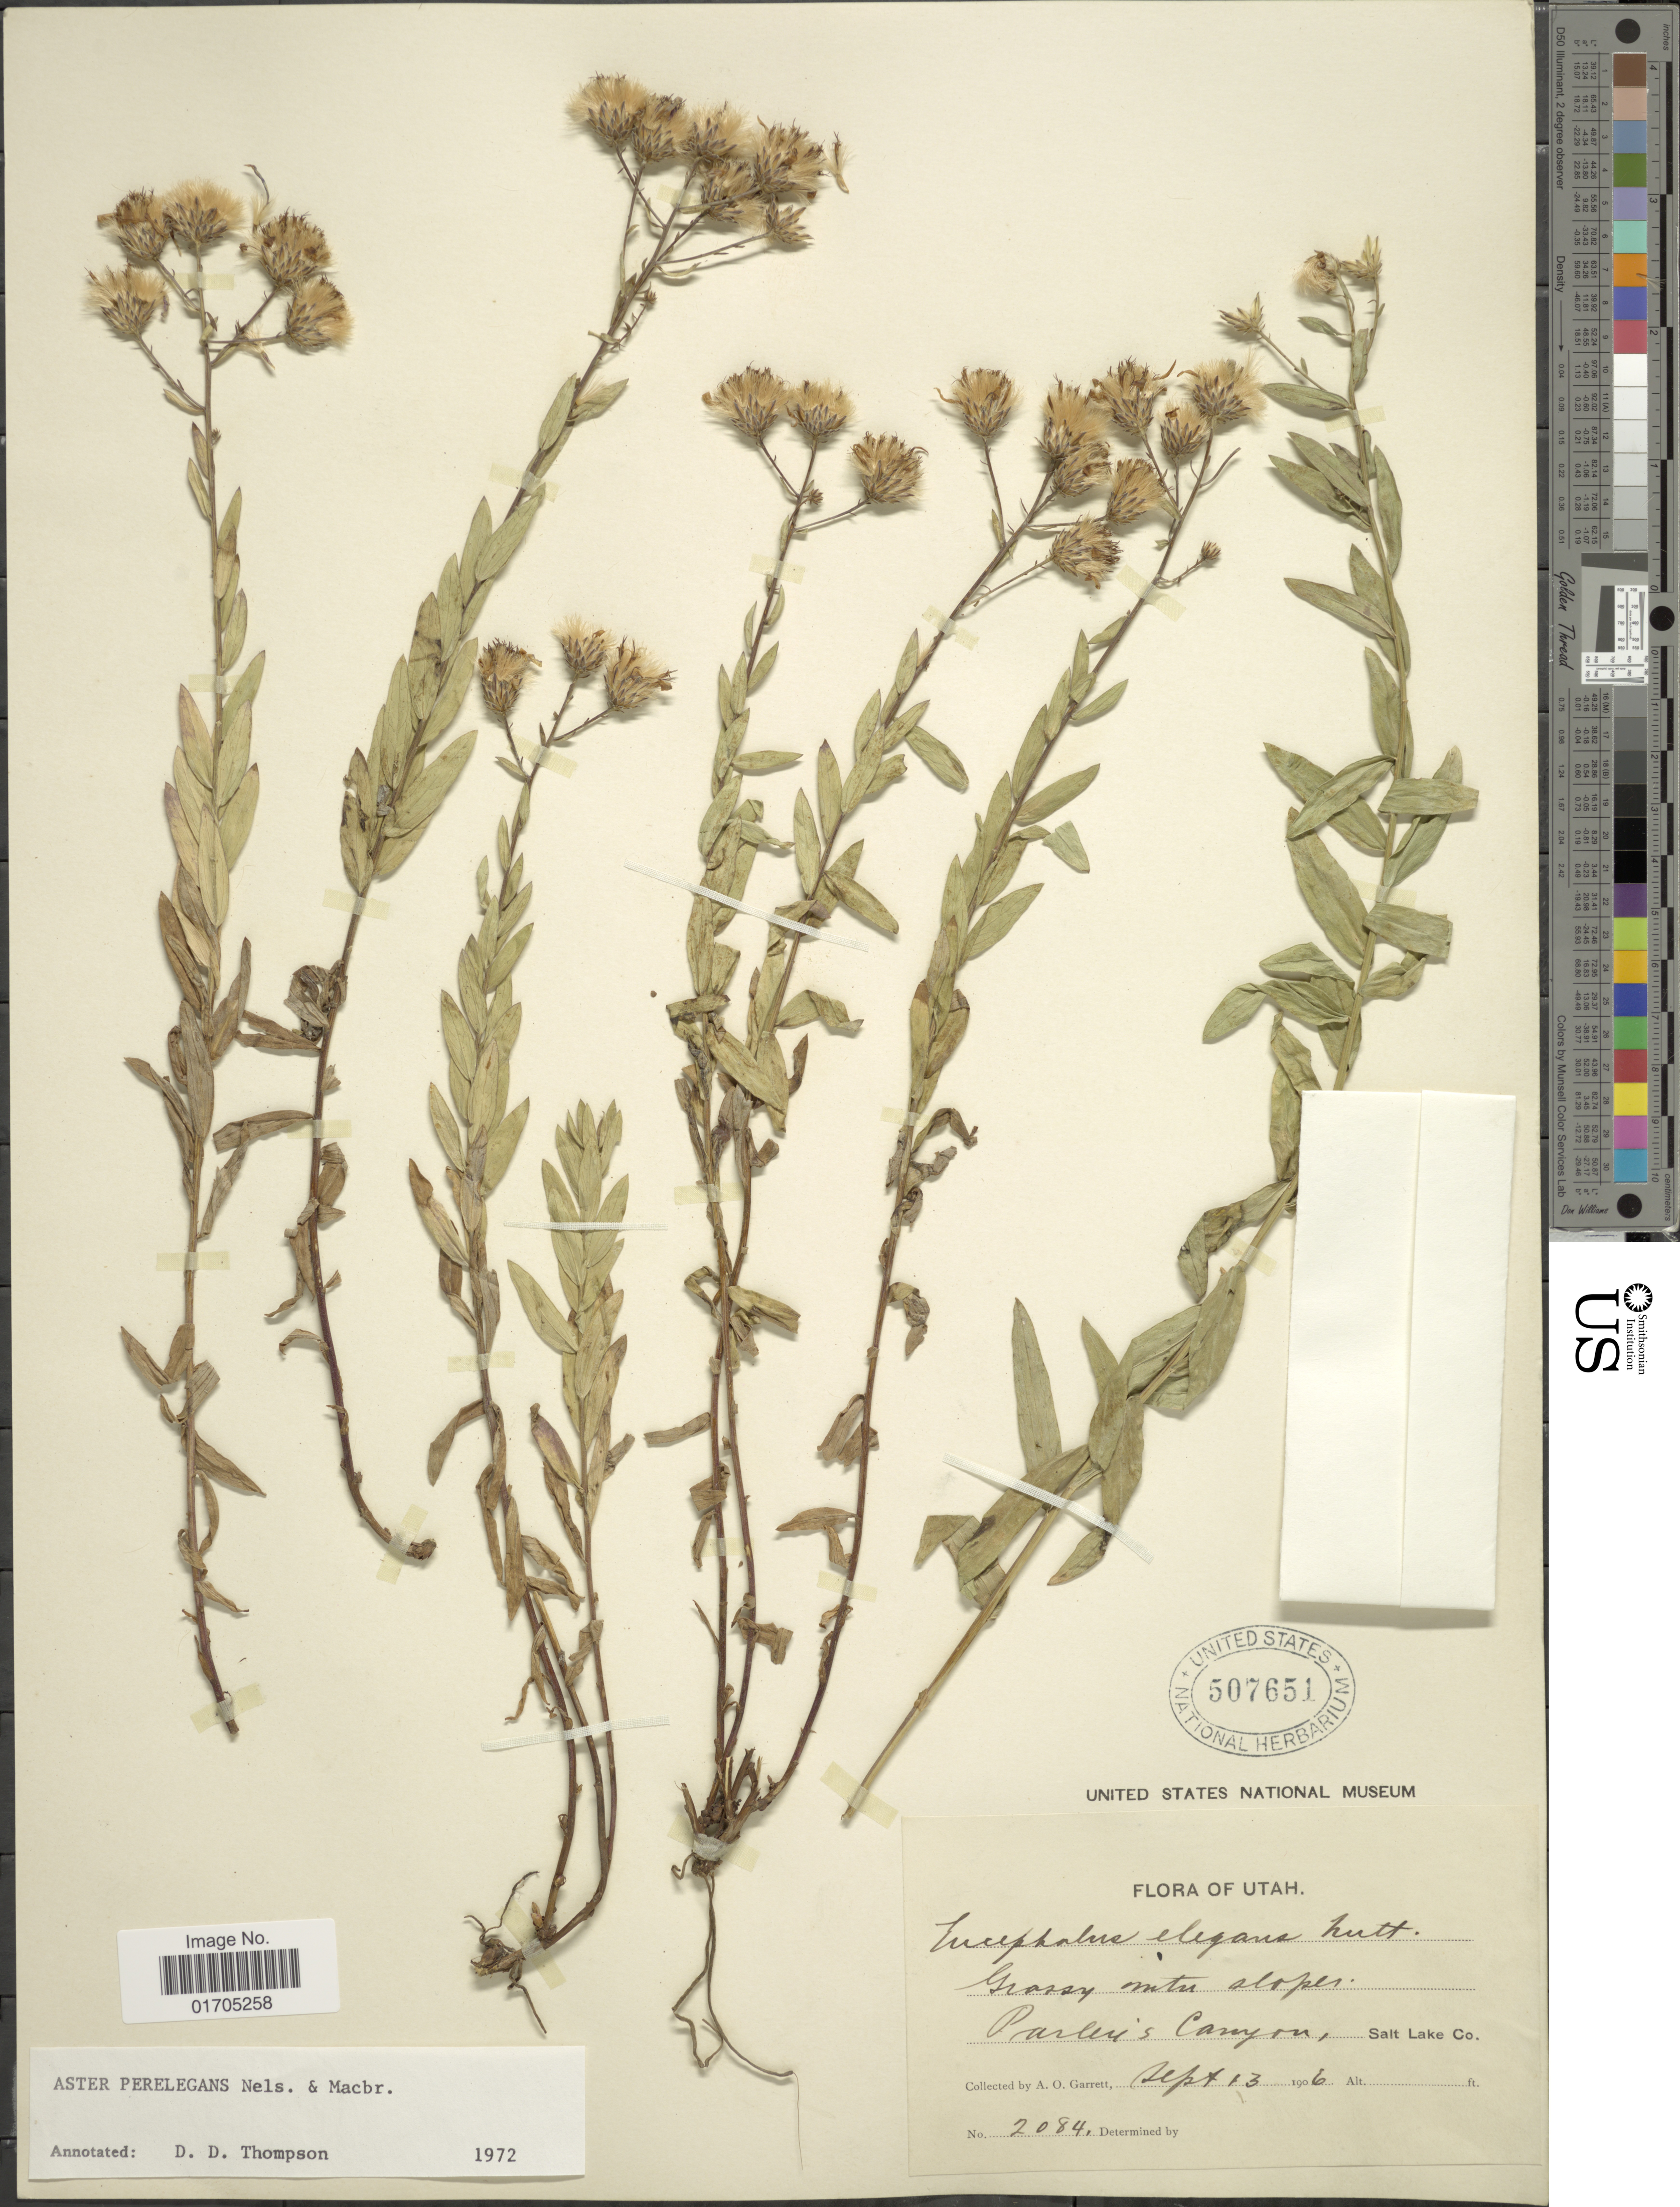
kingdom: Plantae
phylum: Tracheophyta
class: Magnoliopsida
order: Asterales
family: Asteraceae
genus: Eucephalus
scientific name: Eucephalus elegans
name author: Nutt.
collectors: A. O. Garrett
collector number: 2084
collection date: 1906-09-13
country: United States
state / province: Utah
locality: Grassy mtn slopes, Parley's Canyon, Salt Lake Co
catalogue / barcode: US 507651